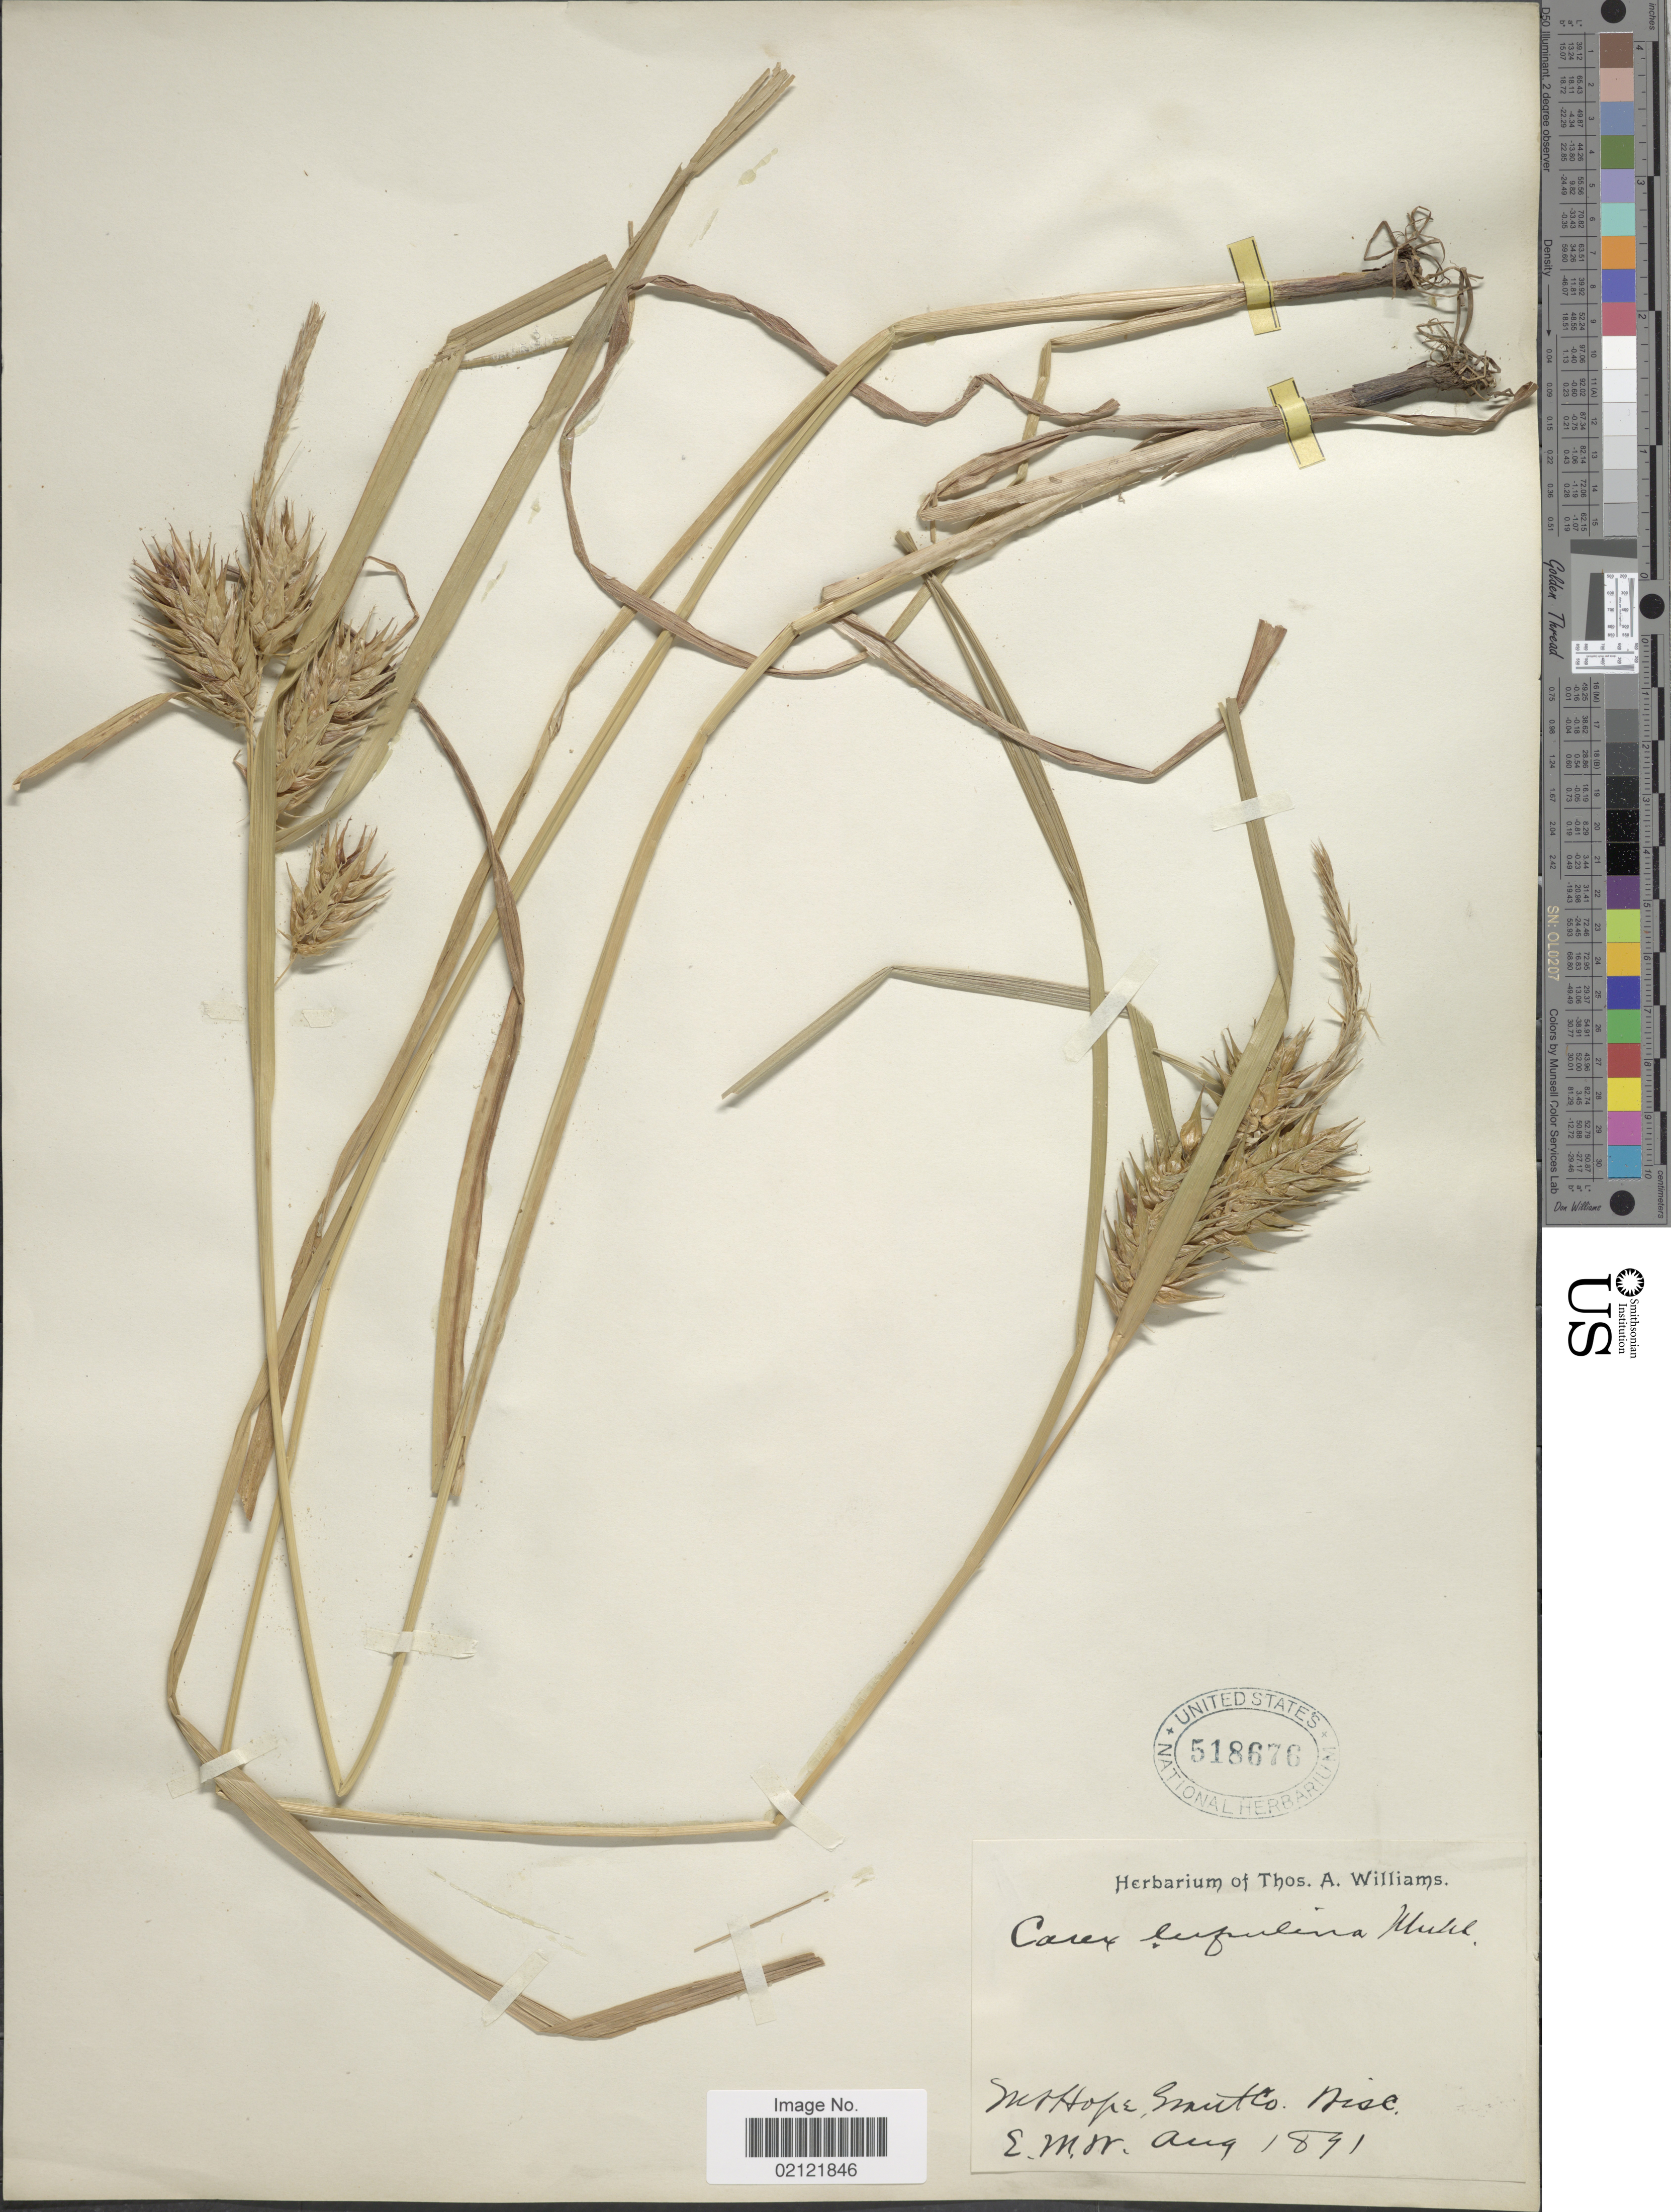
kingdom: Plantae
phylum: Tracheophyta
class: Liliopsida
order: Poales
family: Cyperaceae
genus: Carex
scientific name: Carex lupulina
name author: Muhl. ex Willd.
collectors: T. A. Williams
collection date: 1891-08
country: United States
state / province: Wisconsin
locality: Mt Hope, Grant Co.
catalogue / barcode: US 518676